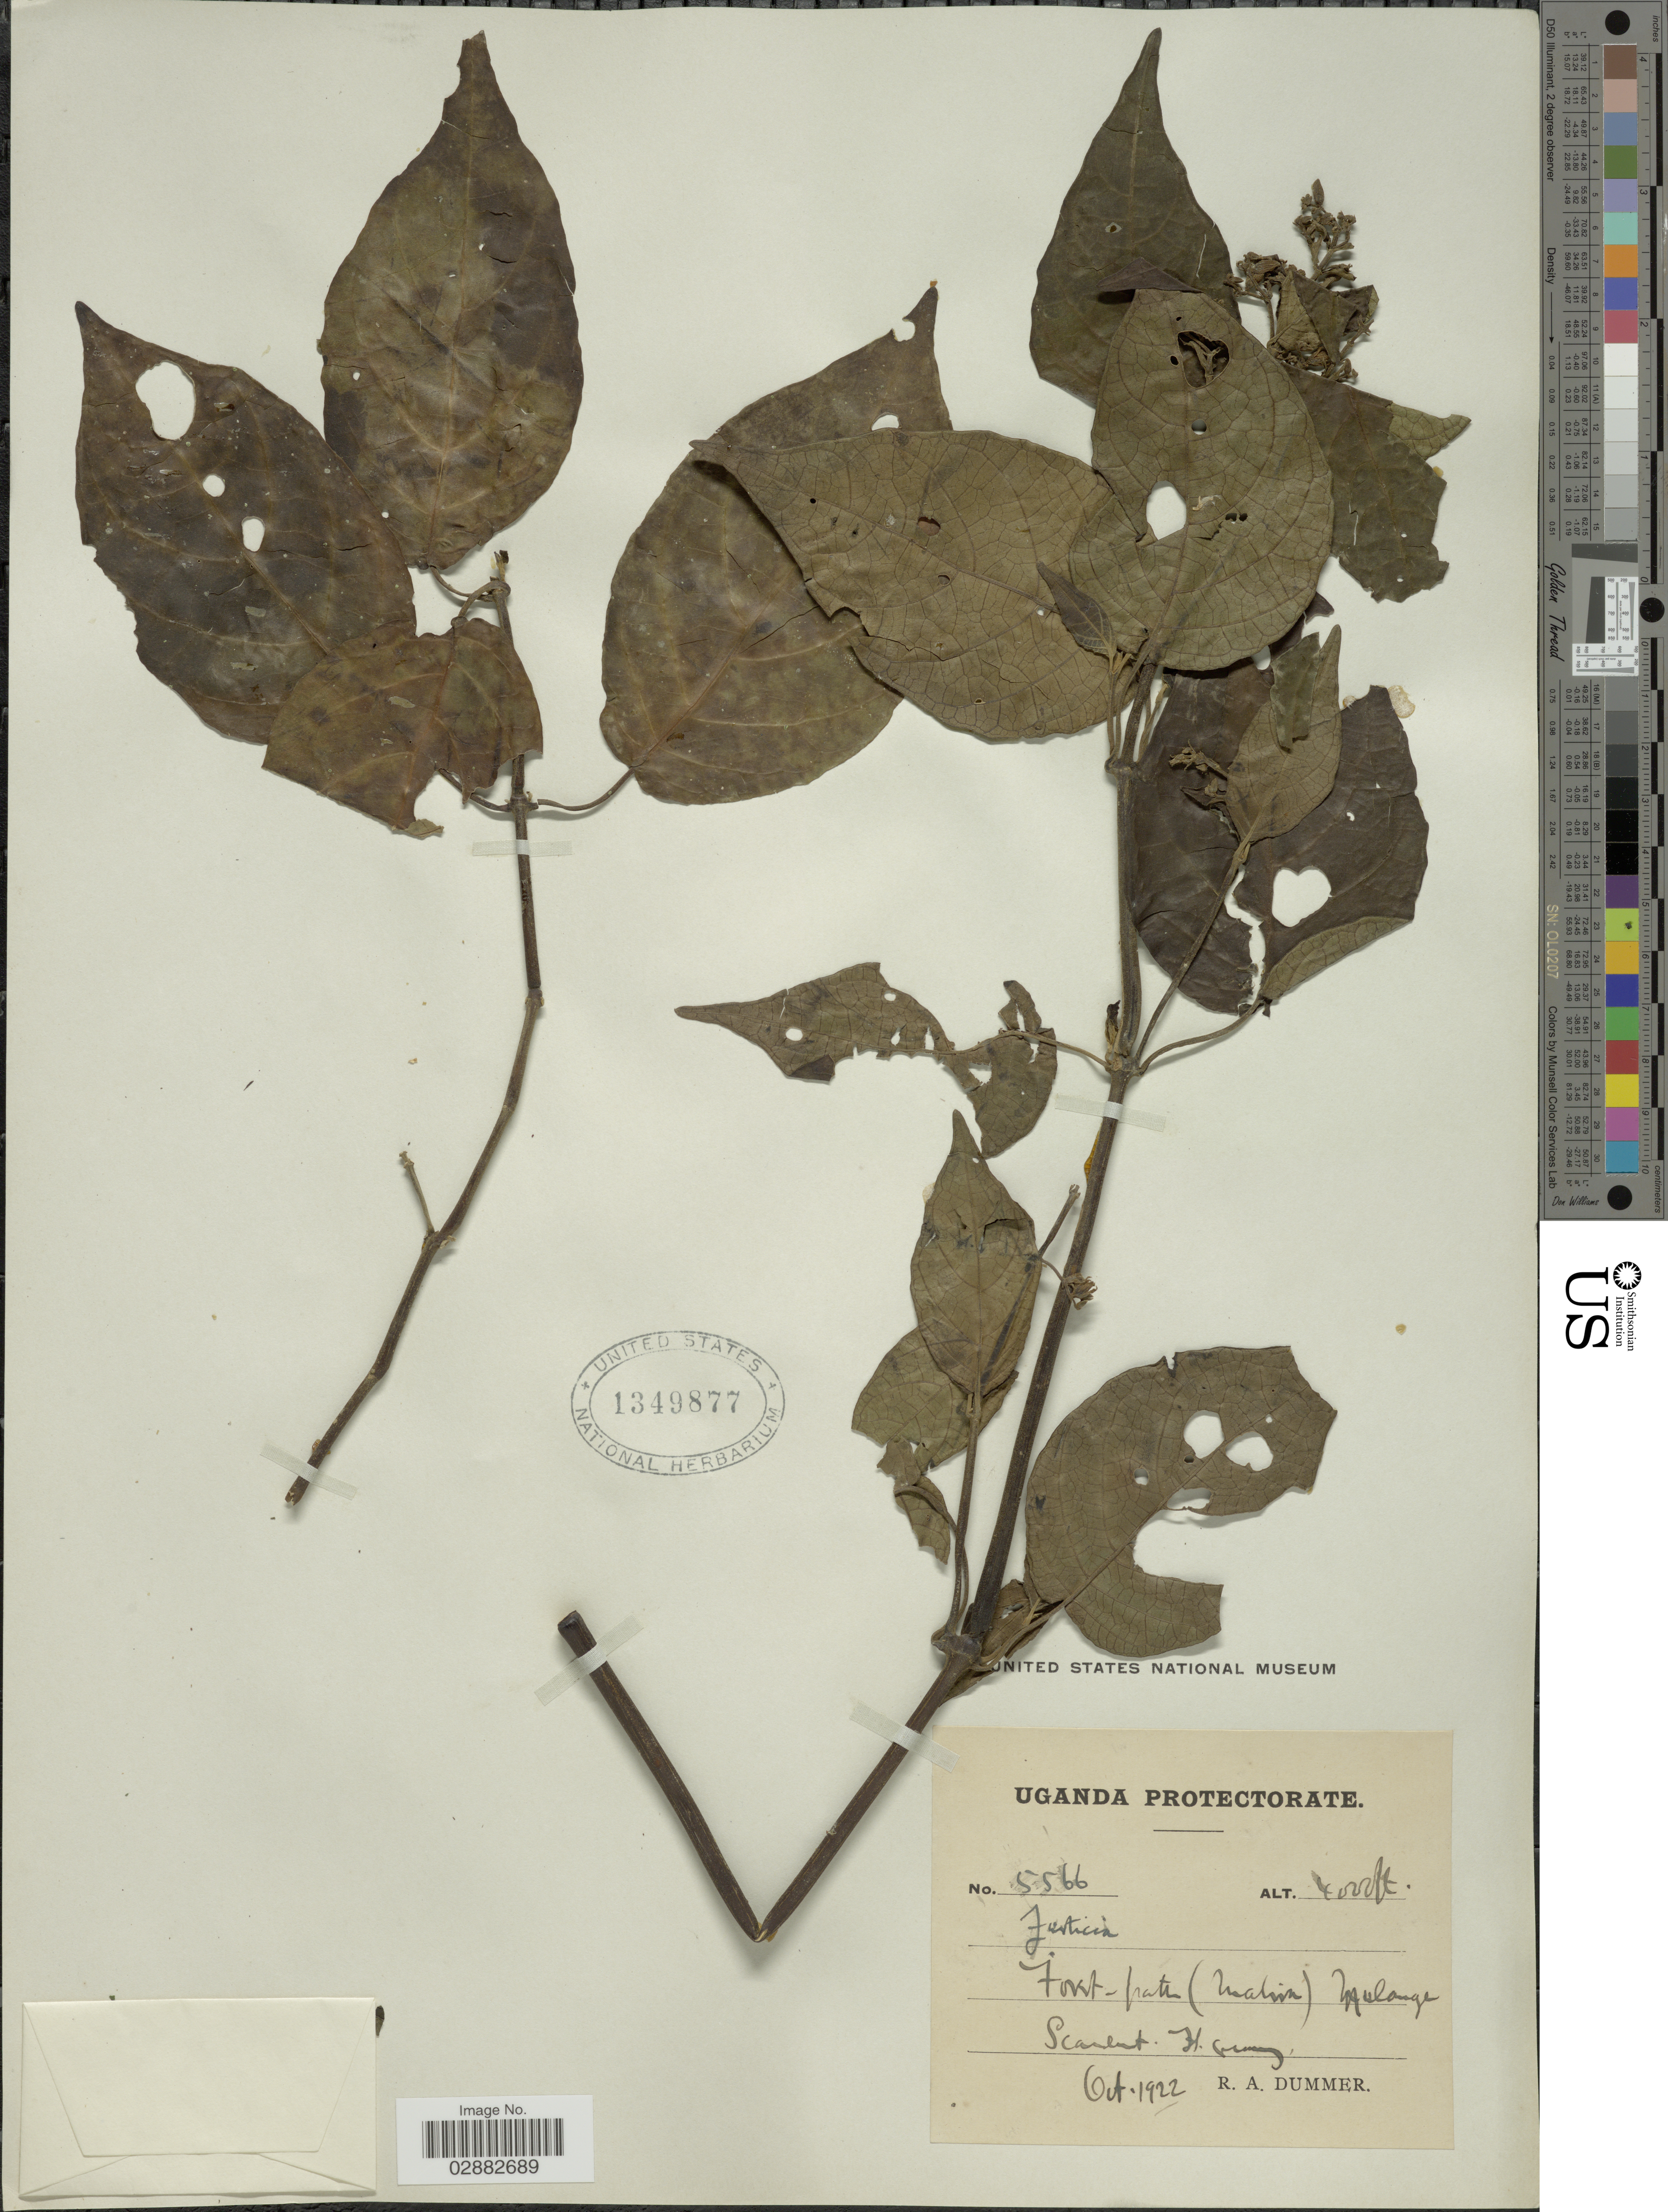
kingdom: Plantae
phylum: Tracheophyta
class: Magnoliopsida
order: Lamiales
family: Acanthaceae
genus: Justicia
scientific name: Justicia sp.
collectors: R. Dümmer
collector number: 5566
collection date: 1922-10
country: Uganda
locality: Uganda Protectorate, Mulange.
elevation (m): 1219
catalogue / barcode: US 1349877